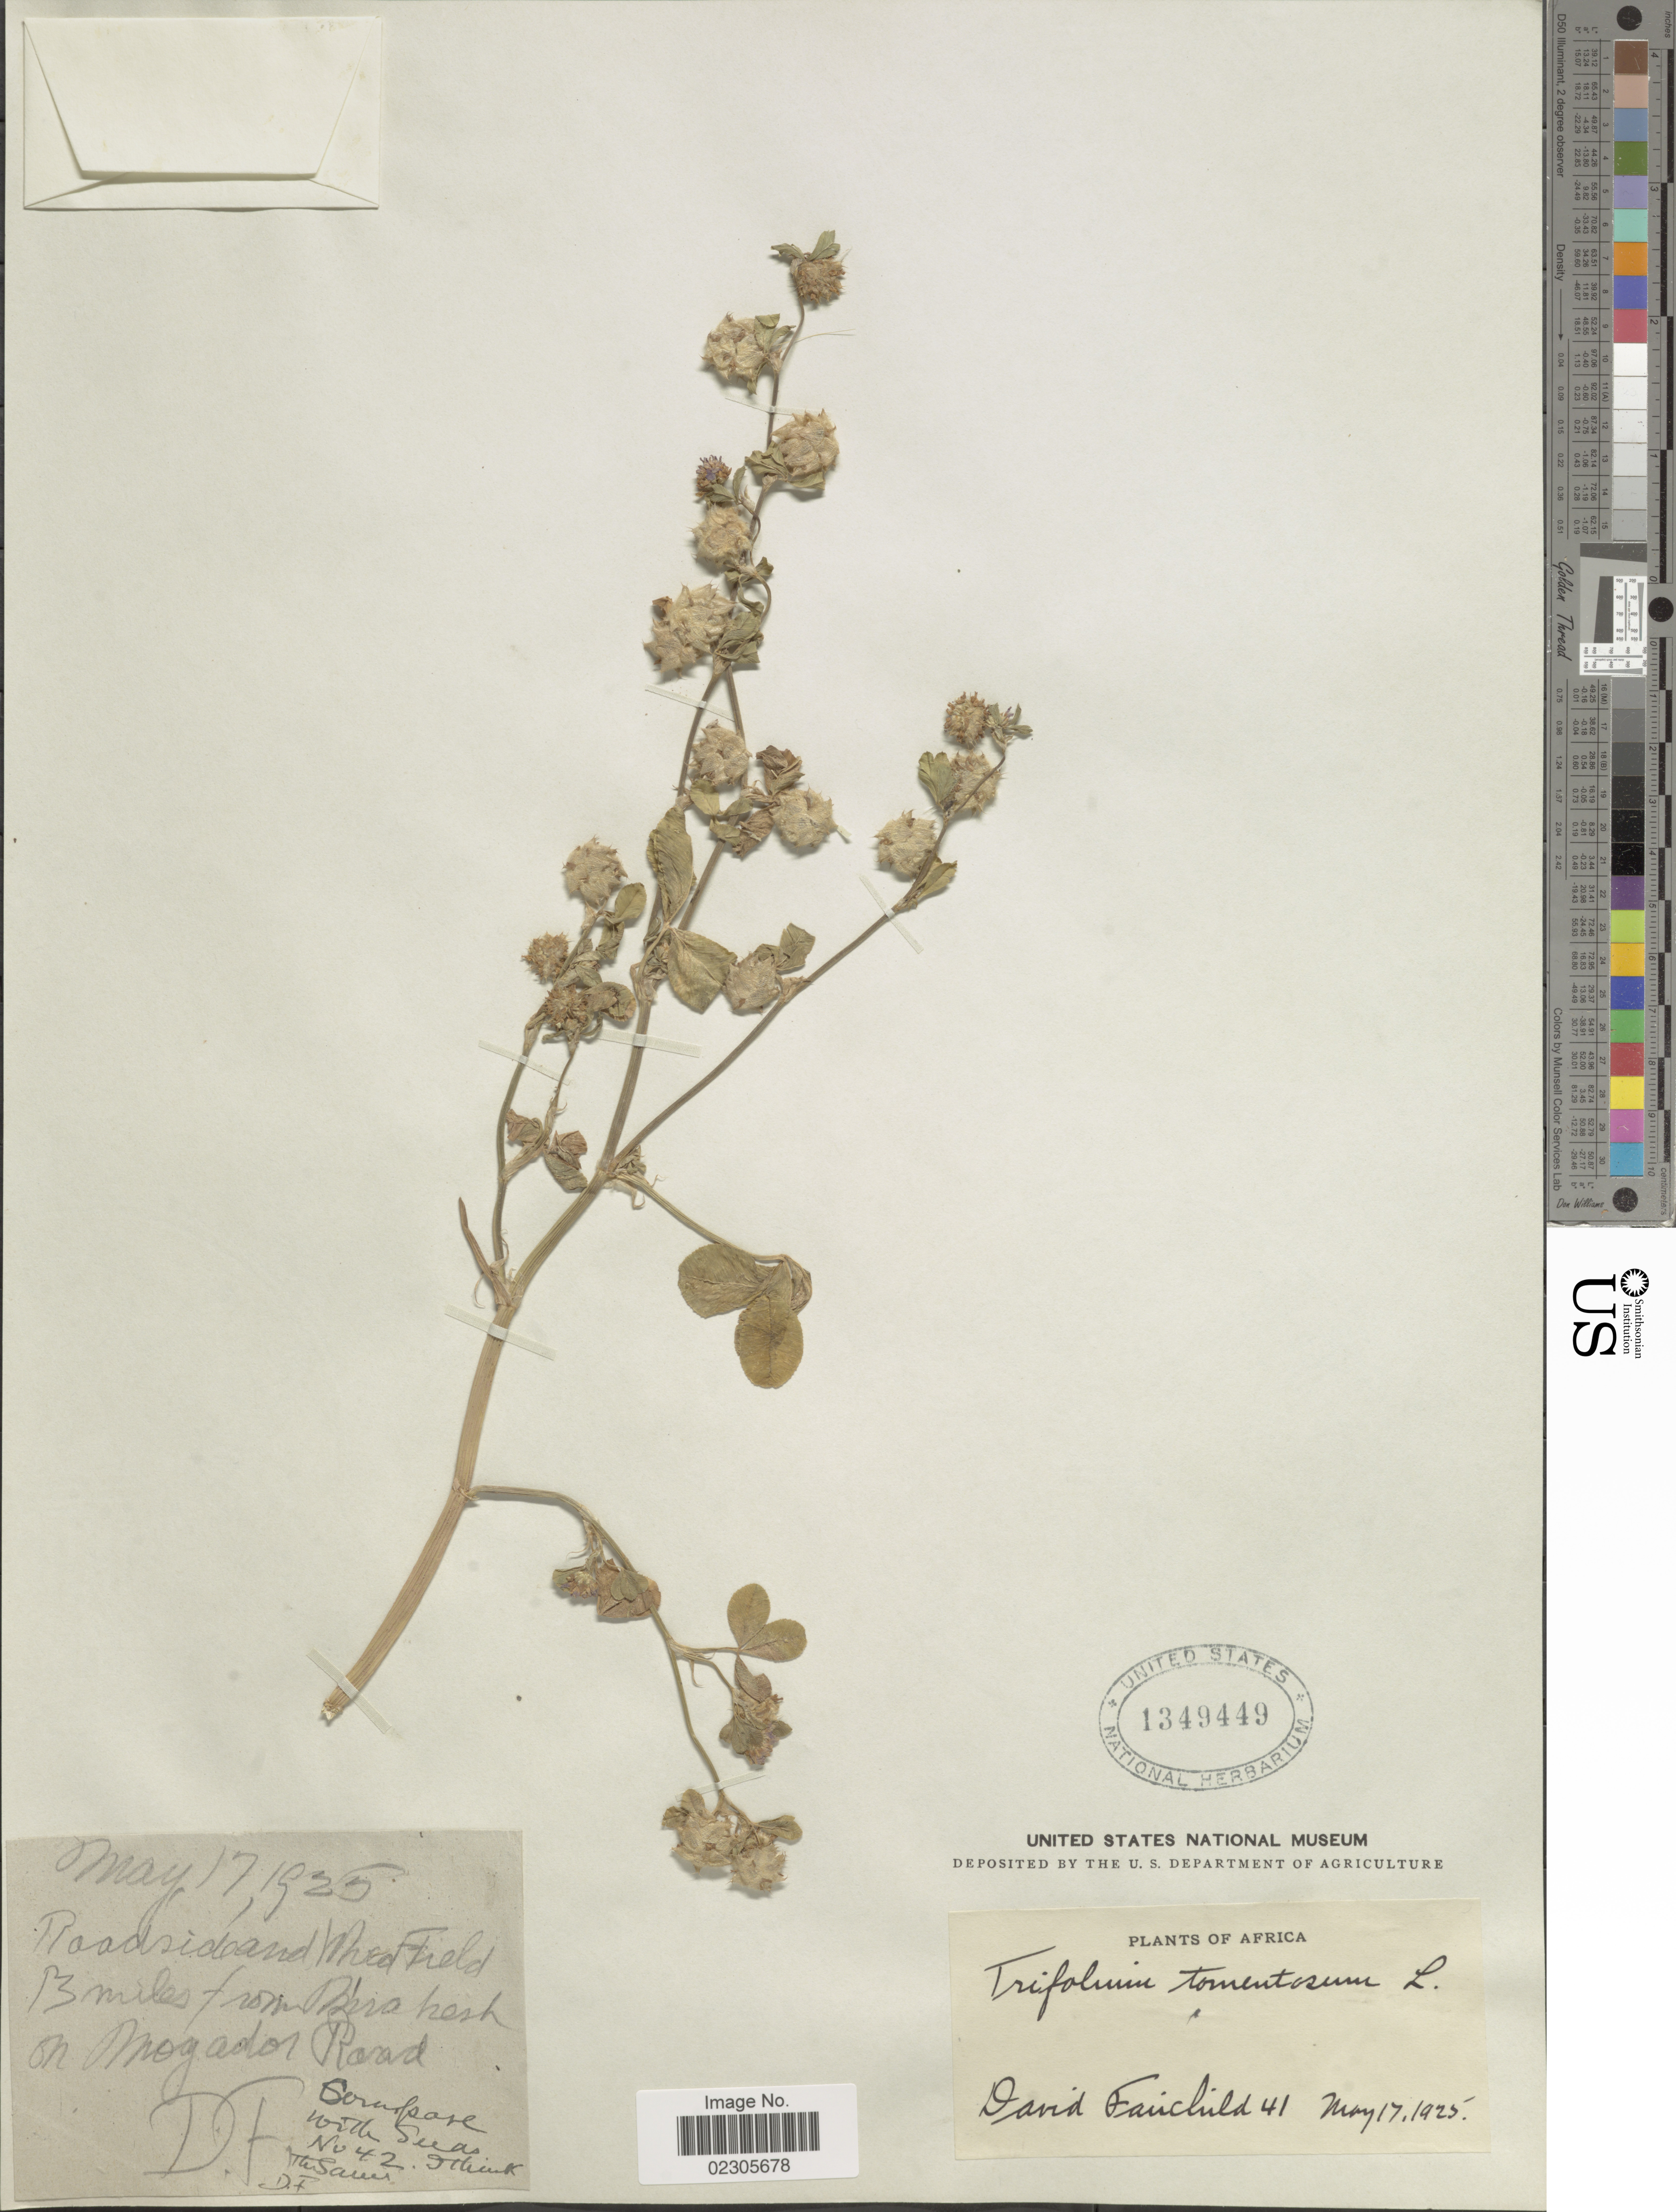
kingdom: Plantae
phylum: Tracheophyta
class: Magnoliopsida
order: Fabales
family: Fabaceae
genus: Trifolium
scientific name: Trifolium tomentosum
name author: L.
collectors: D. Fairchild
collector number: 41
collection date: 1925-05-17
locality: Roadside and med field, 13 miles from Bura hesh on Mogador Road [interpreted]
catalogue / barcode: US 1349449